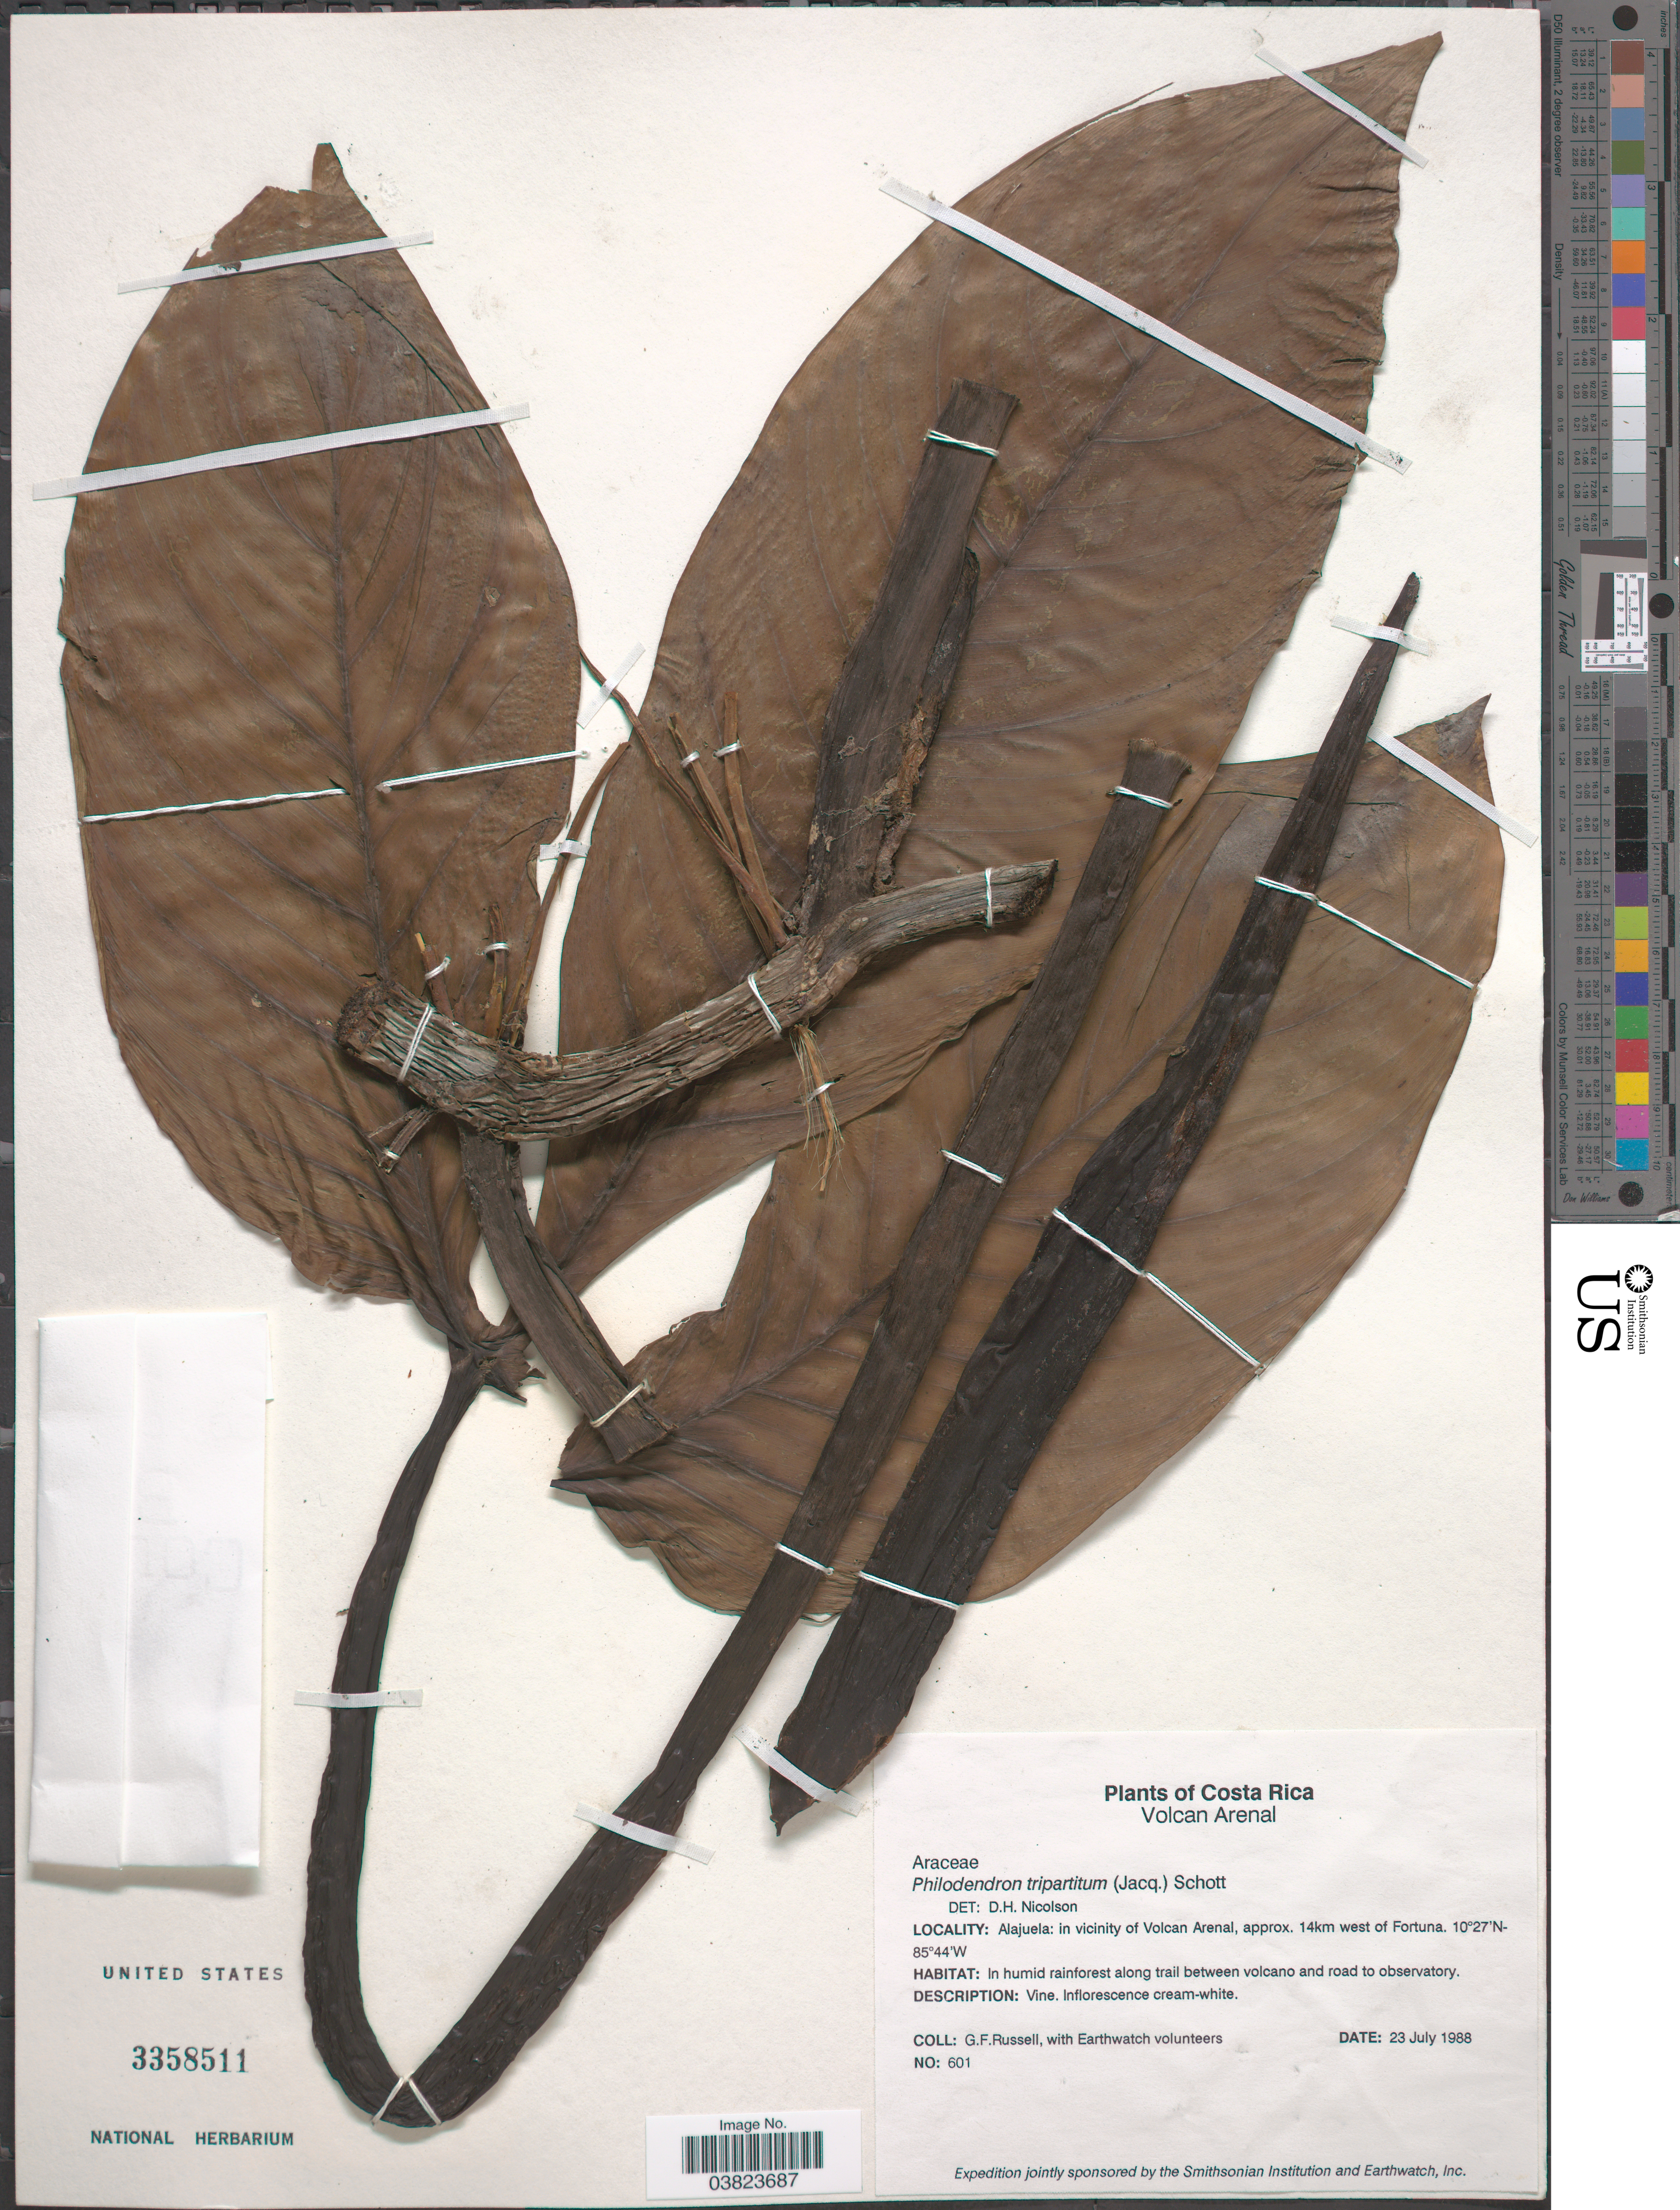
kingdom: Plantae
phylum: Tracheophyta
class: Liliopsida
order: Alismatales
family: Araceae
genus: Philodendron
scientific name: Philodendron tripartitum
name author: (Jacq.) Schott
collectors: G. Russell & Earthwatch Volunteers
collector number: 601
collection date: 1988-07-23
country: Costa Rica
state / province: Alajuela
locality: Volcan Arenal. In vicinity of Volcan Arenal, approx. 14 km west of Fortuna.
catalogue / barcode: US 3358511